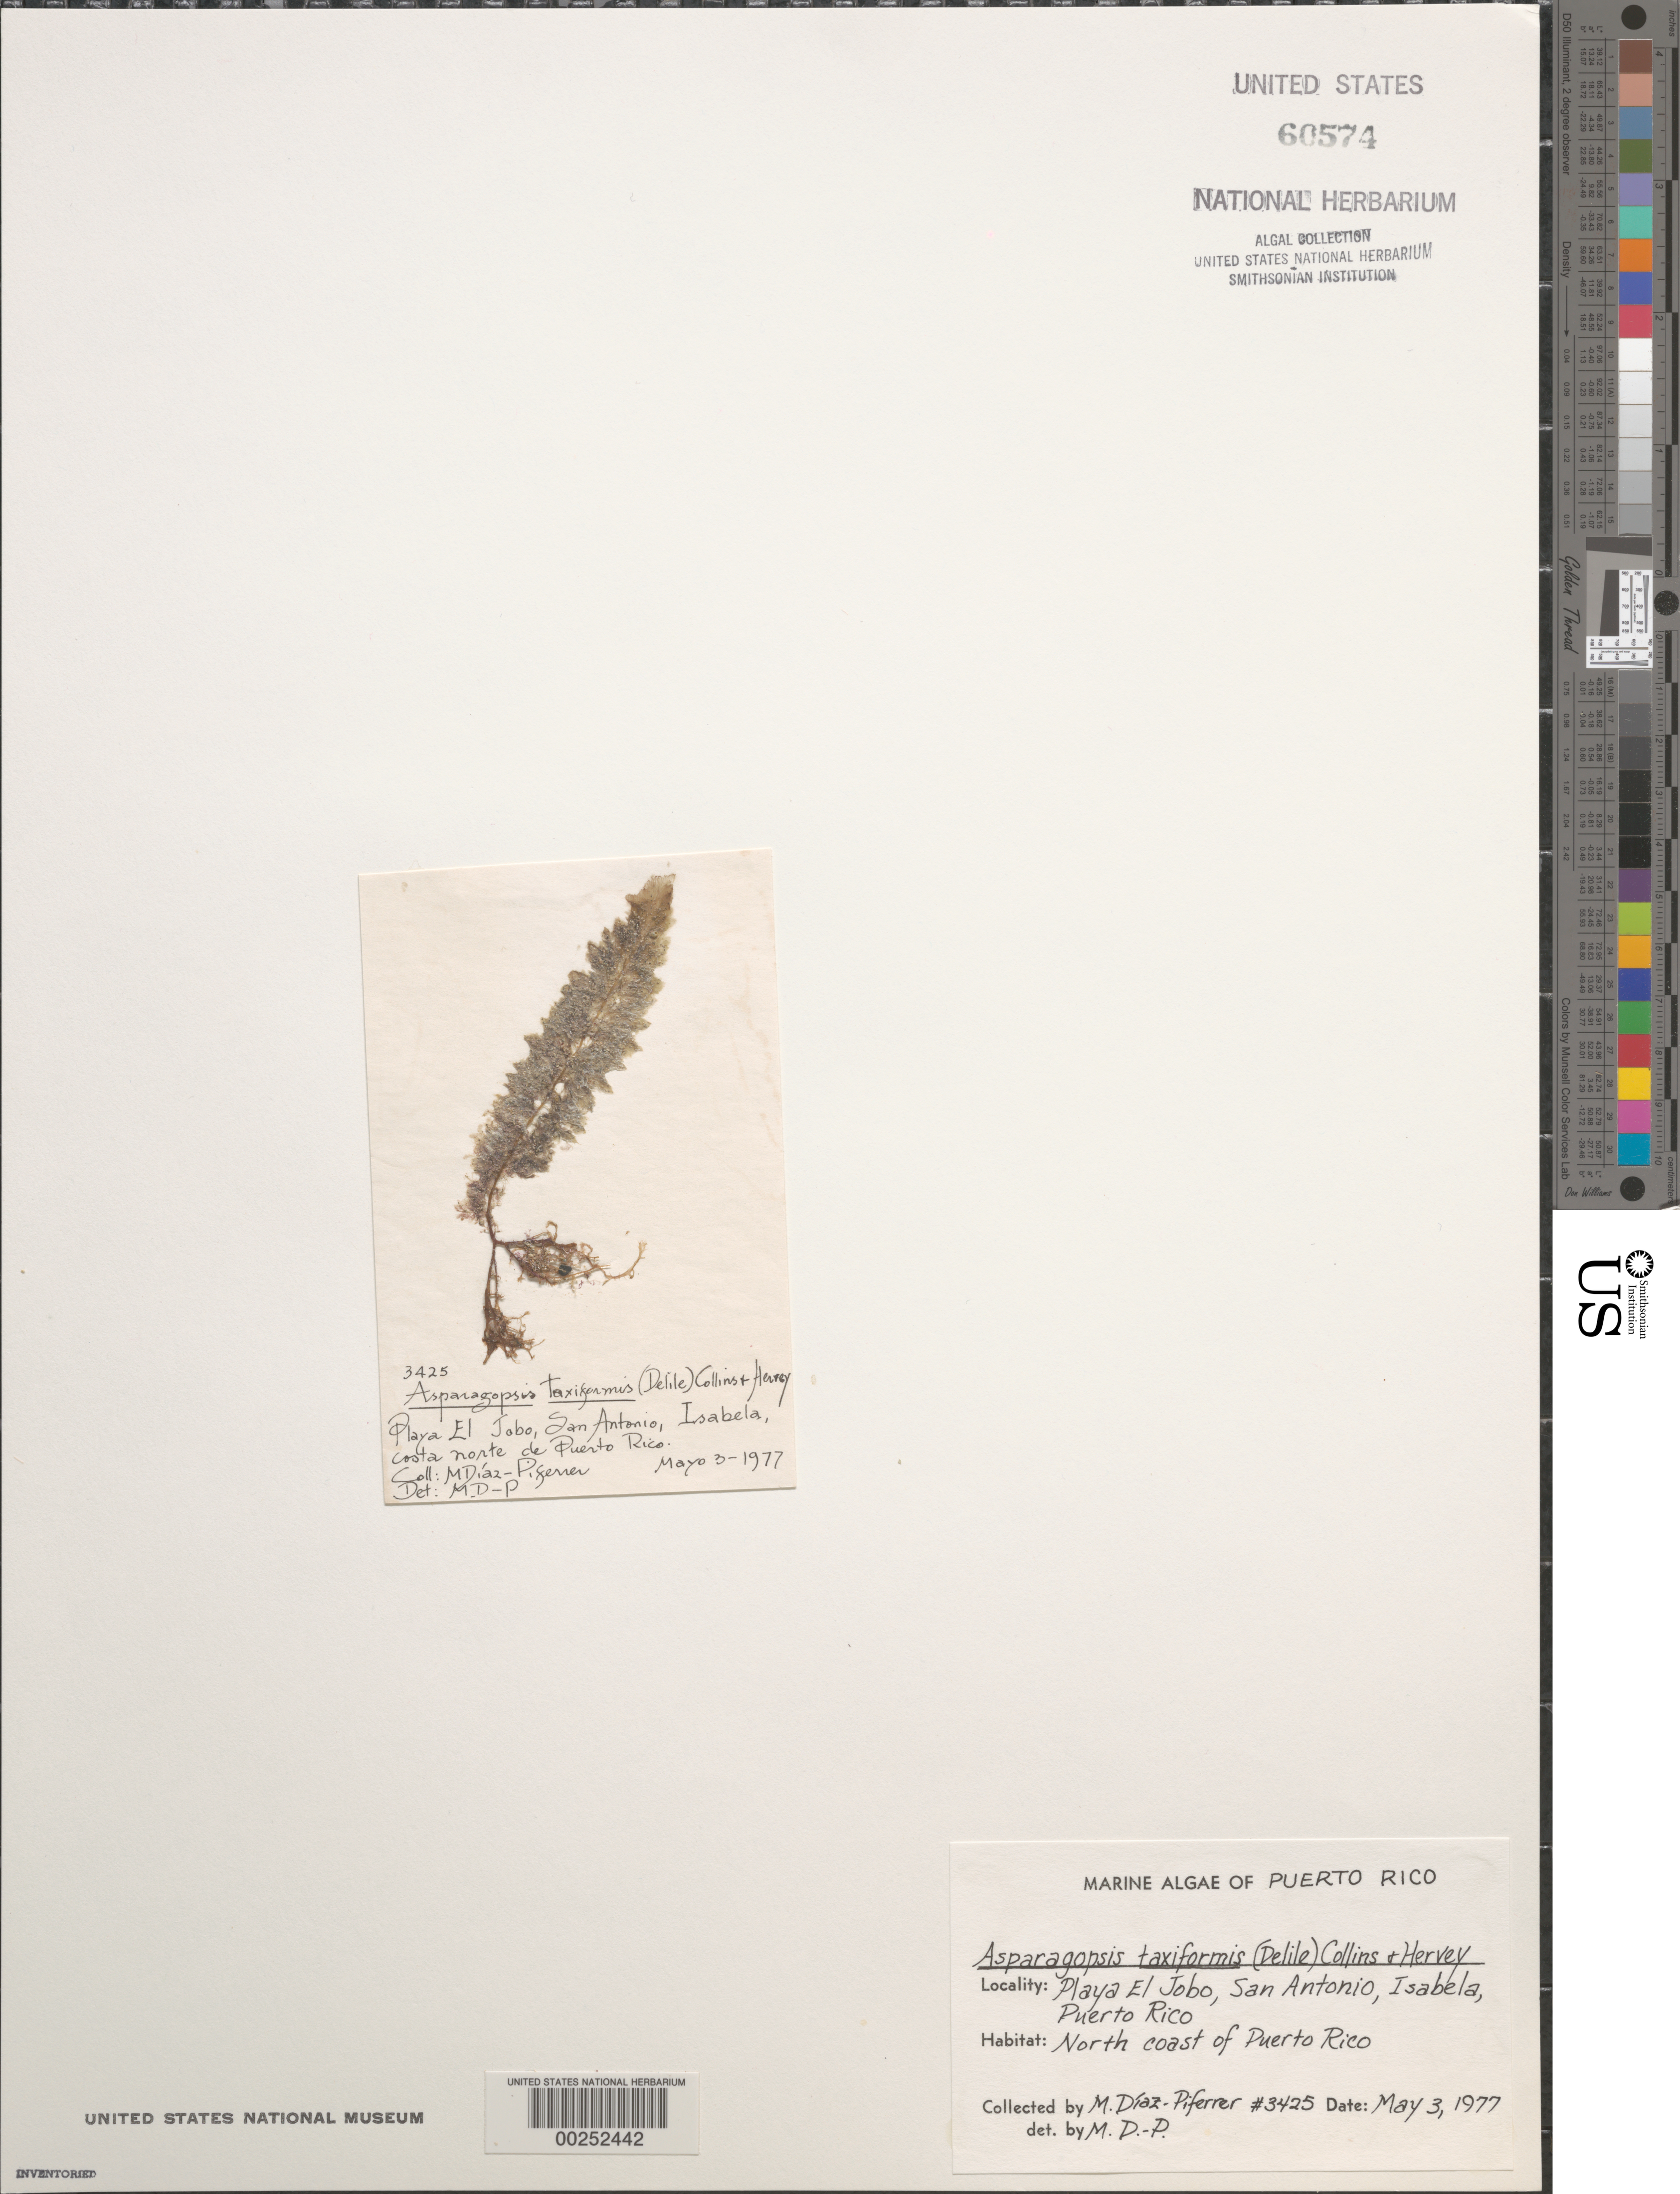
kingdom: Plantae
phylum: Rhodophyta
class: Florideophyceae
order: Bonnemaisoniales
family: Bonnemaisoniaceae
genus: Asparagopsis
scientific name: Asparagopsis taxiformis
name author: (Delile) Trevis.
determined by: Diaz-Piferrer, M.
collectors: M. Diaz-Piferrer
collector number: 3425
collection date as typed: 03 May 1977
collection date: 1977-05-03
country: Puerto Rico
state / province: Isabela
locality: Playa el Jobo, San Antonio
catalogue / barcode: US 60574